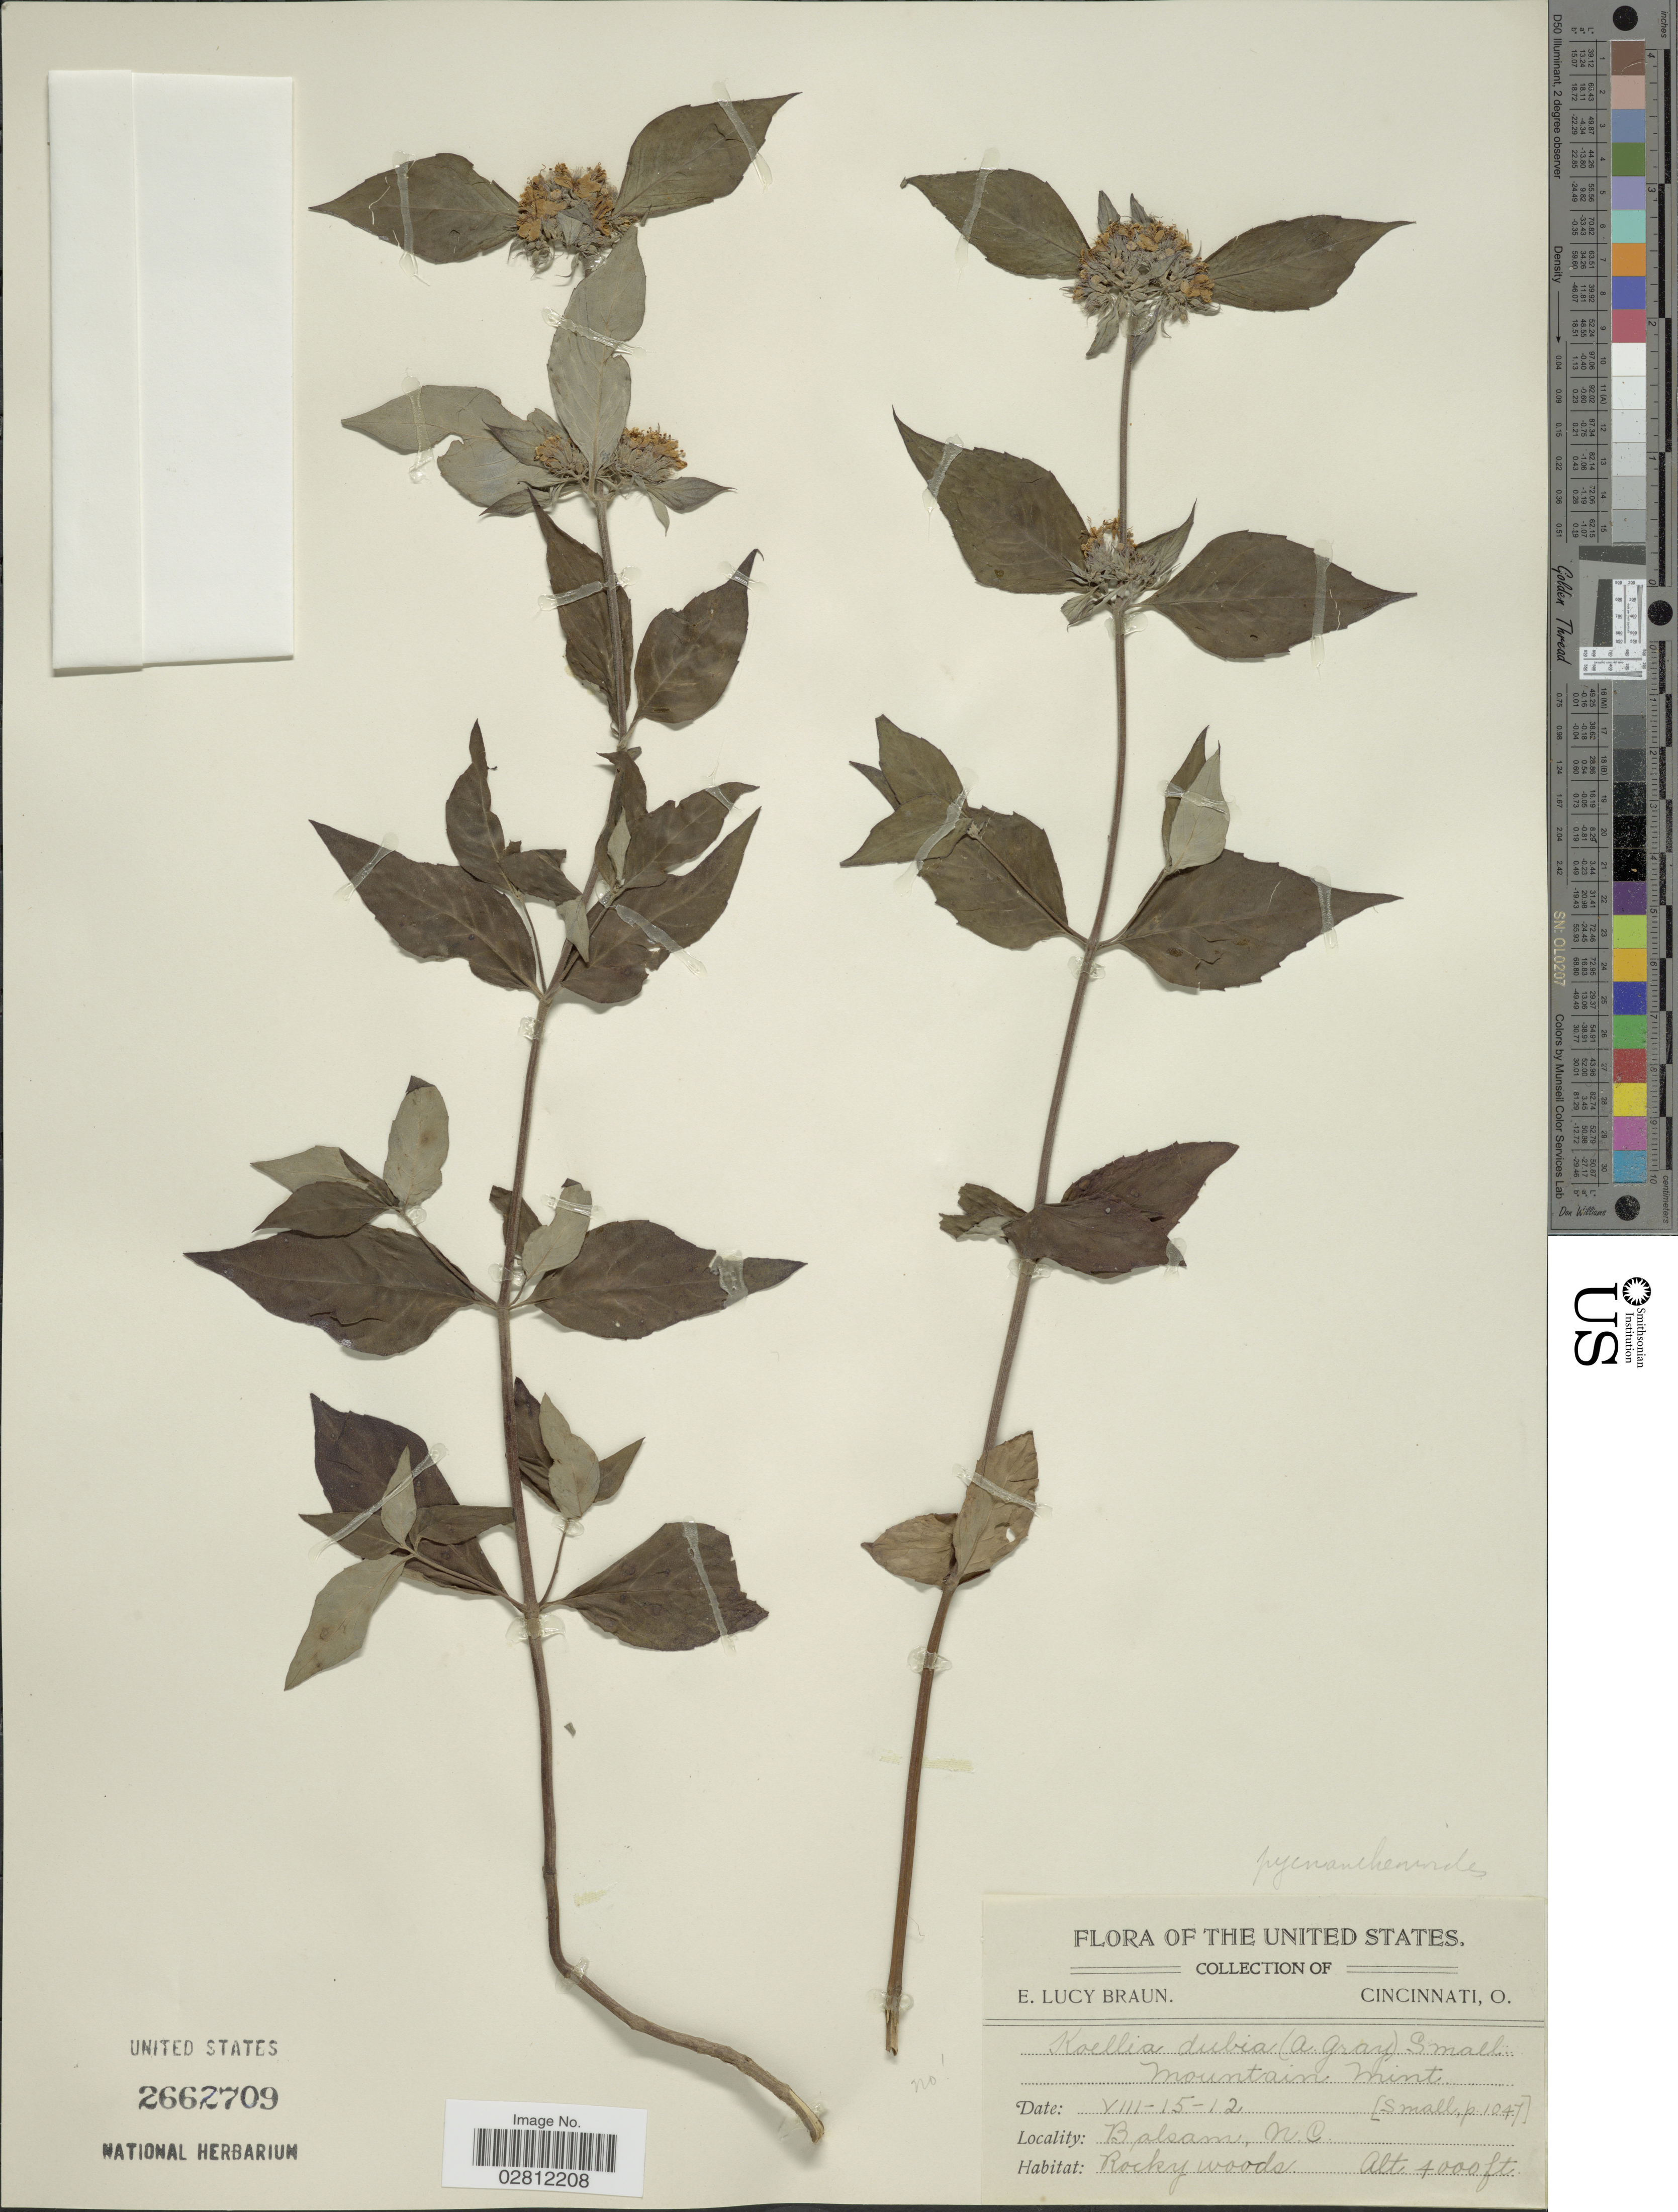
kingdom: Plantae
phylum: Tracheophyta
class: Magnoliopsida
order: Lamiales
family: Lamiaceae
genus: Pycnanthemum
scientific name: Pycnanthemum viridifolium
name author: E. Grant & Epling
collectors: E. L. Braun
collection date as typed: Transcribed d/m/y: 15/8/12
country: United States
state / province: North Carolina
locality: Balsam.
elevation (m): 1219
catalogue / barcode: US 2662709